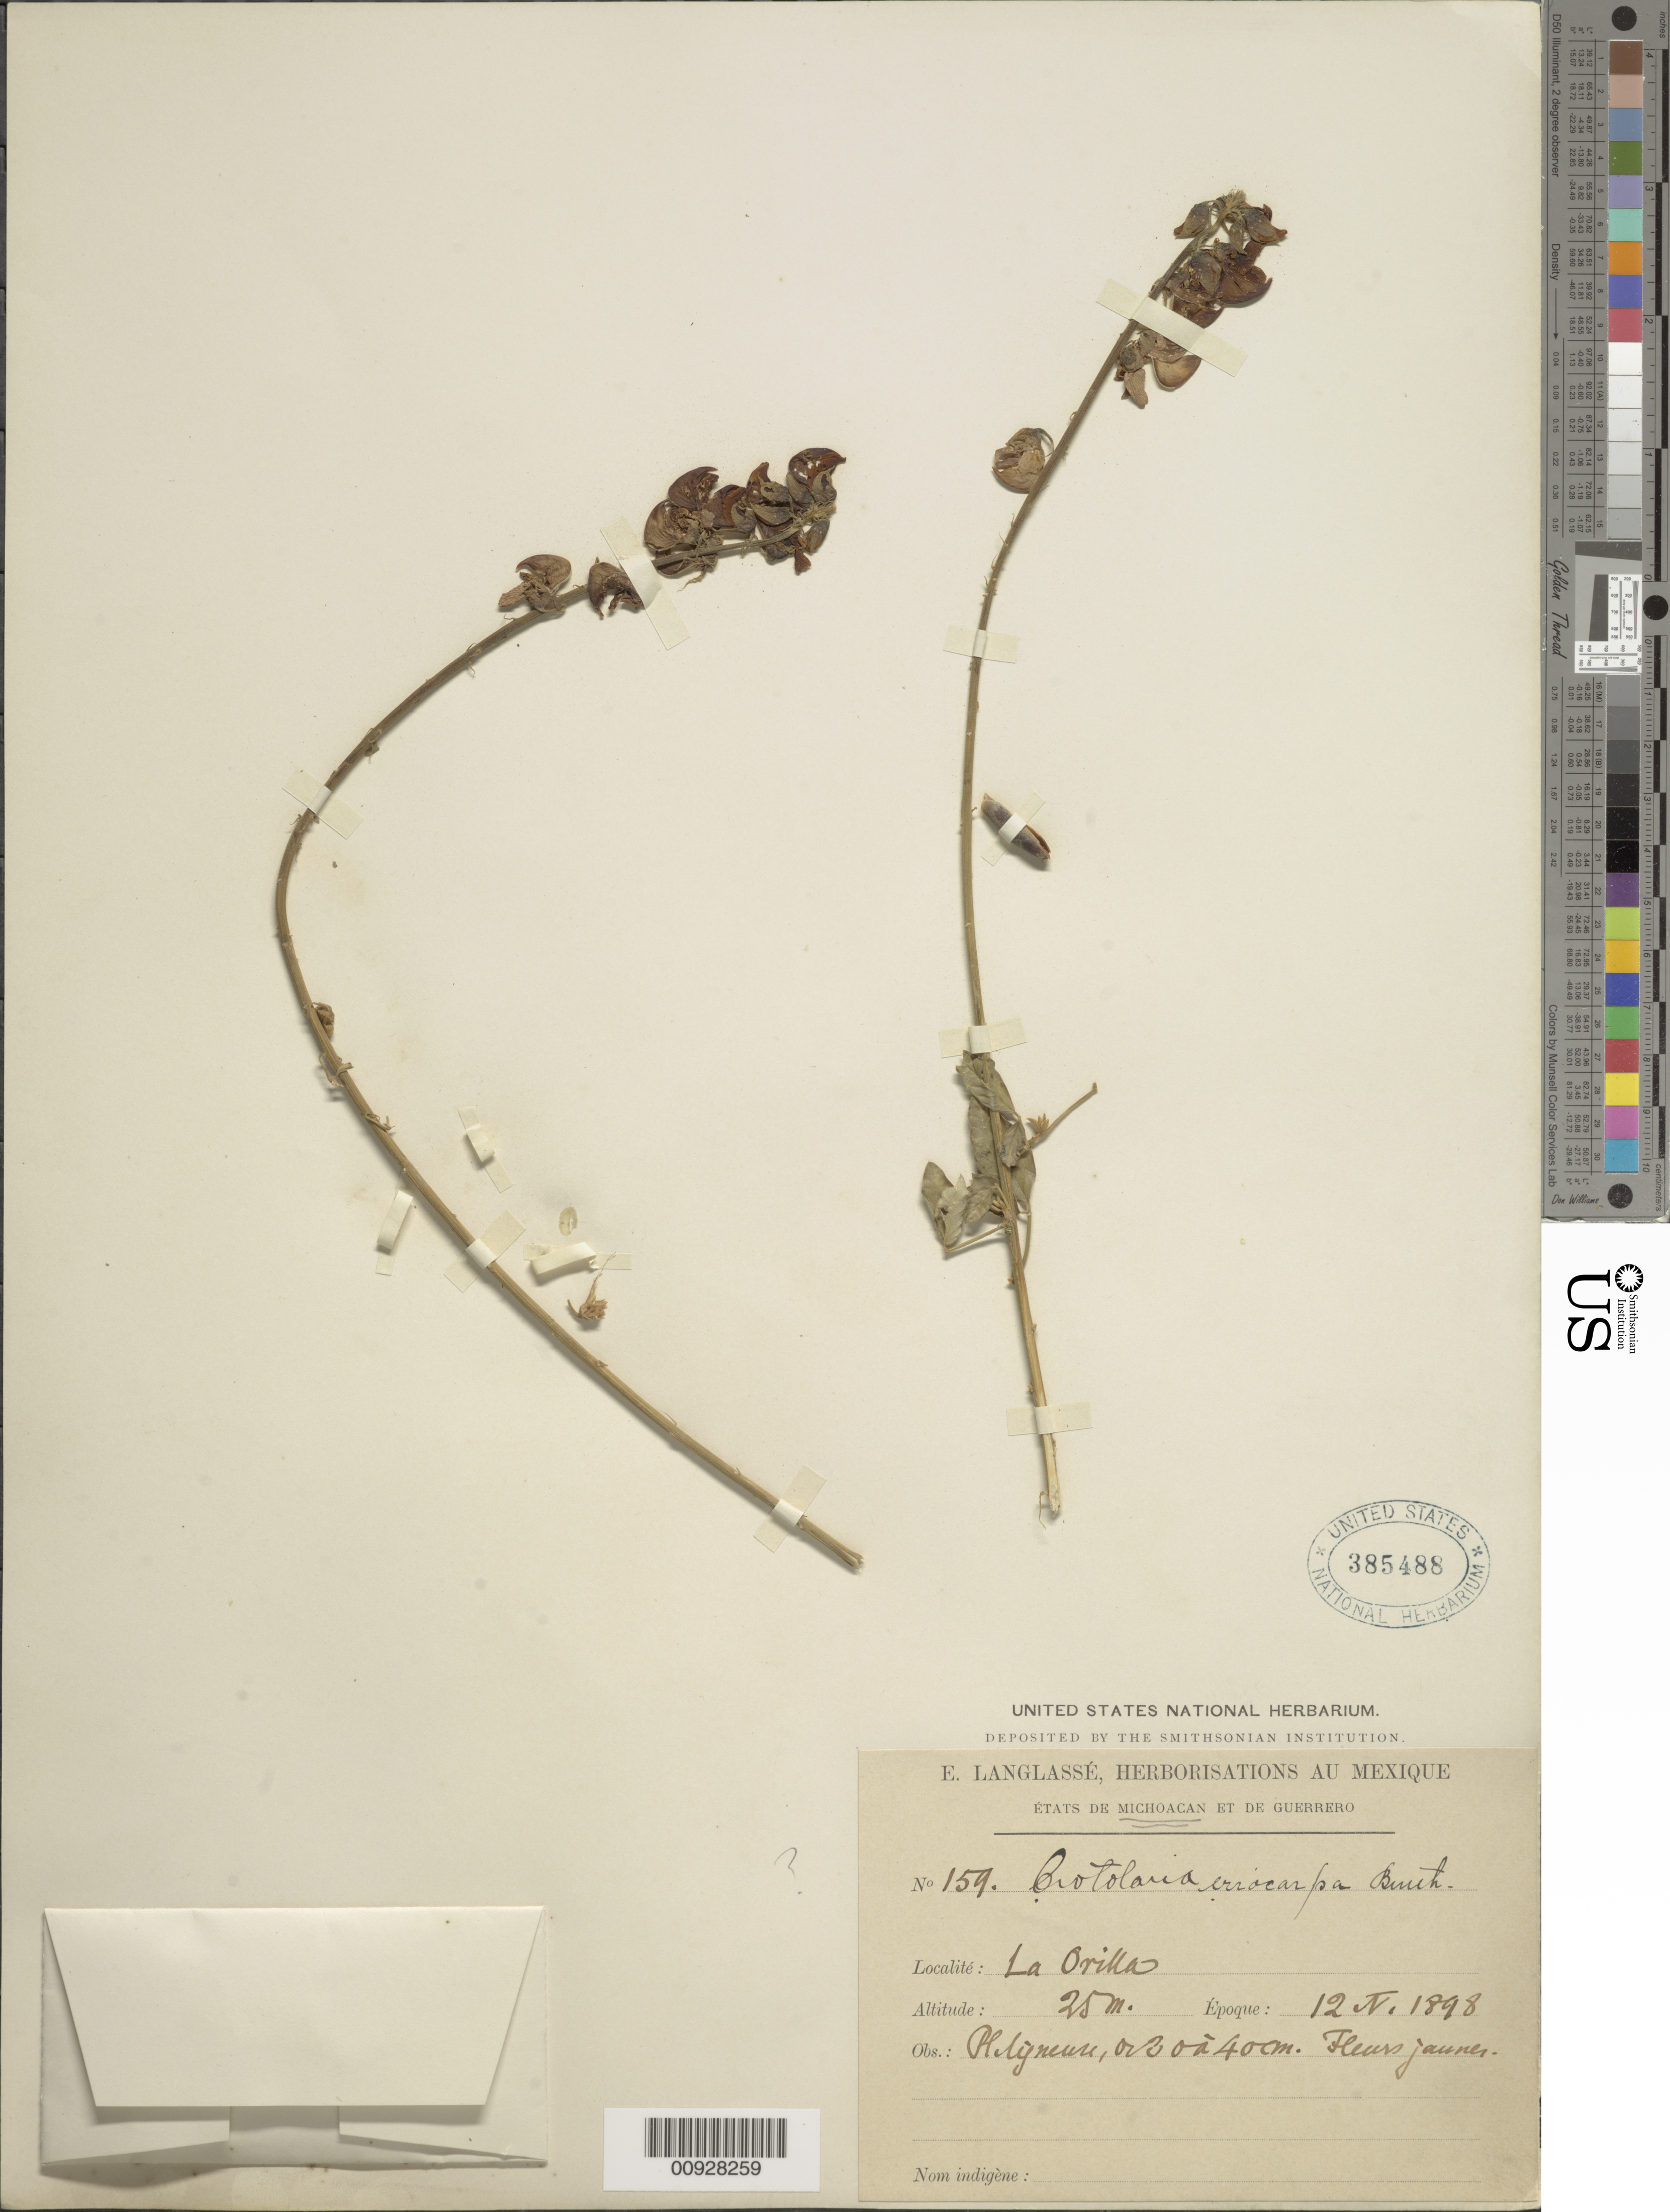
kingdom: Plantae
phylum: Tracheophyta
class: Magnoliopsida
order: Fabales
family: Fabaceae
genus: Crotalaria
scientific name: Crotalaria sp.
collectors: E. Langlassé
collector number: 159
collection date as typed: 12 May 1898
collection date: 1898-05-12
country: Mexico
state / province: Michoacán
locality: La Orilla. État de Michoacán.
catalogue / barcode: US 385488